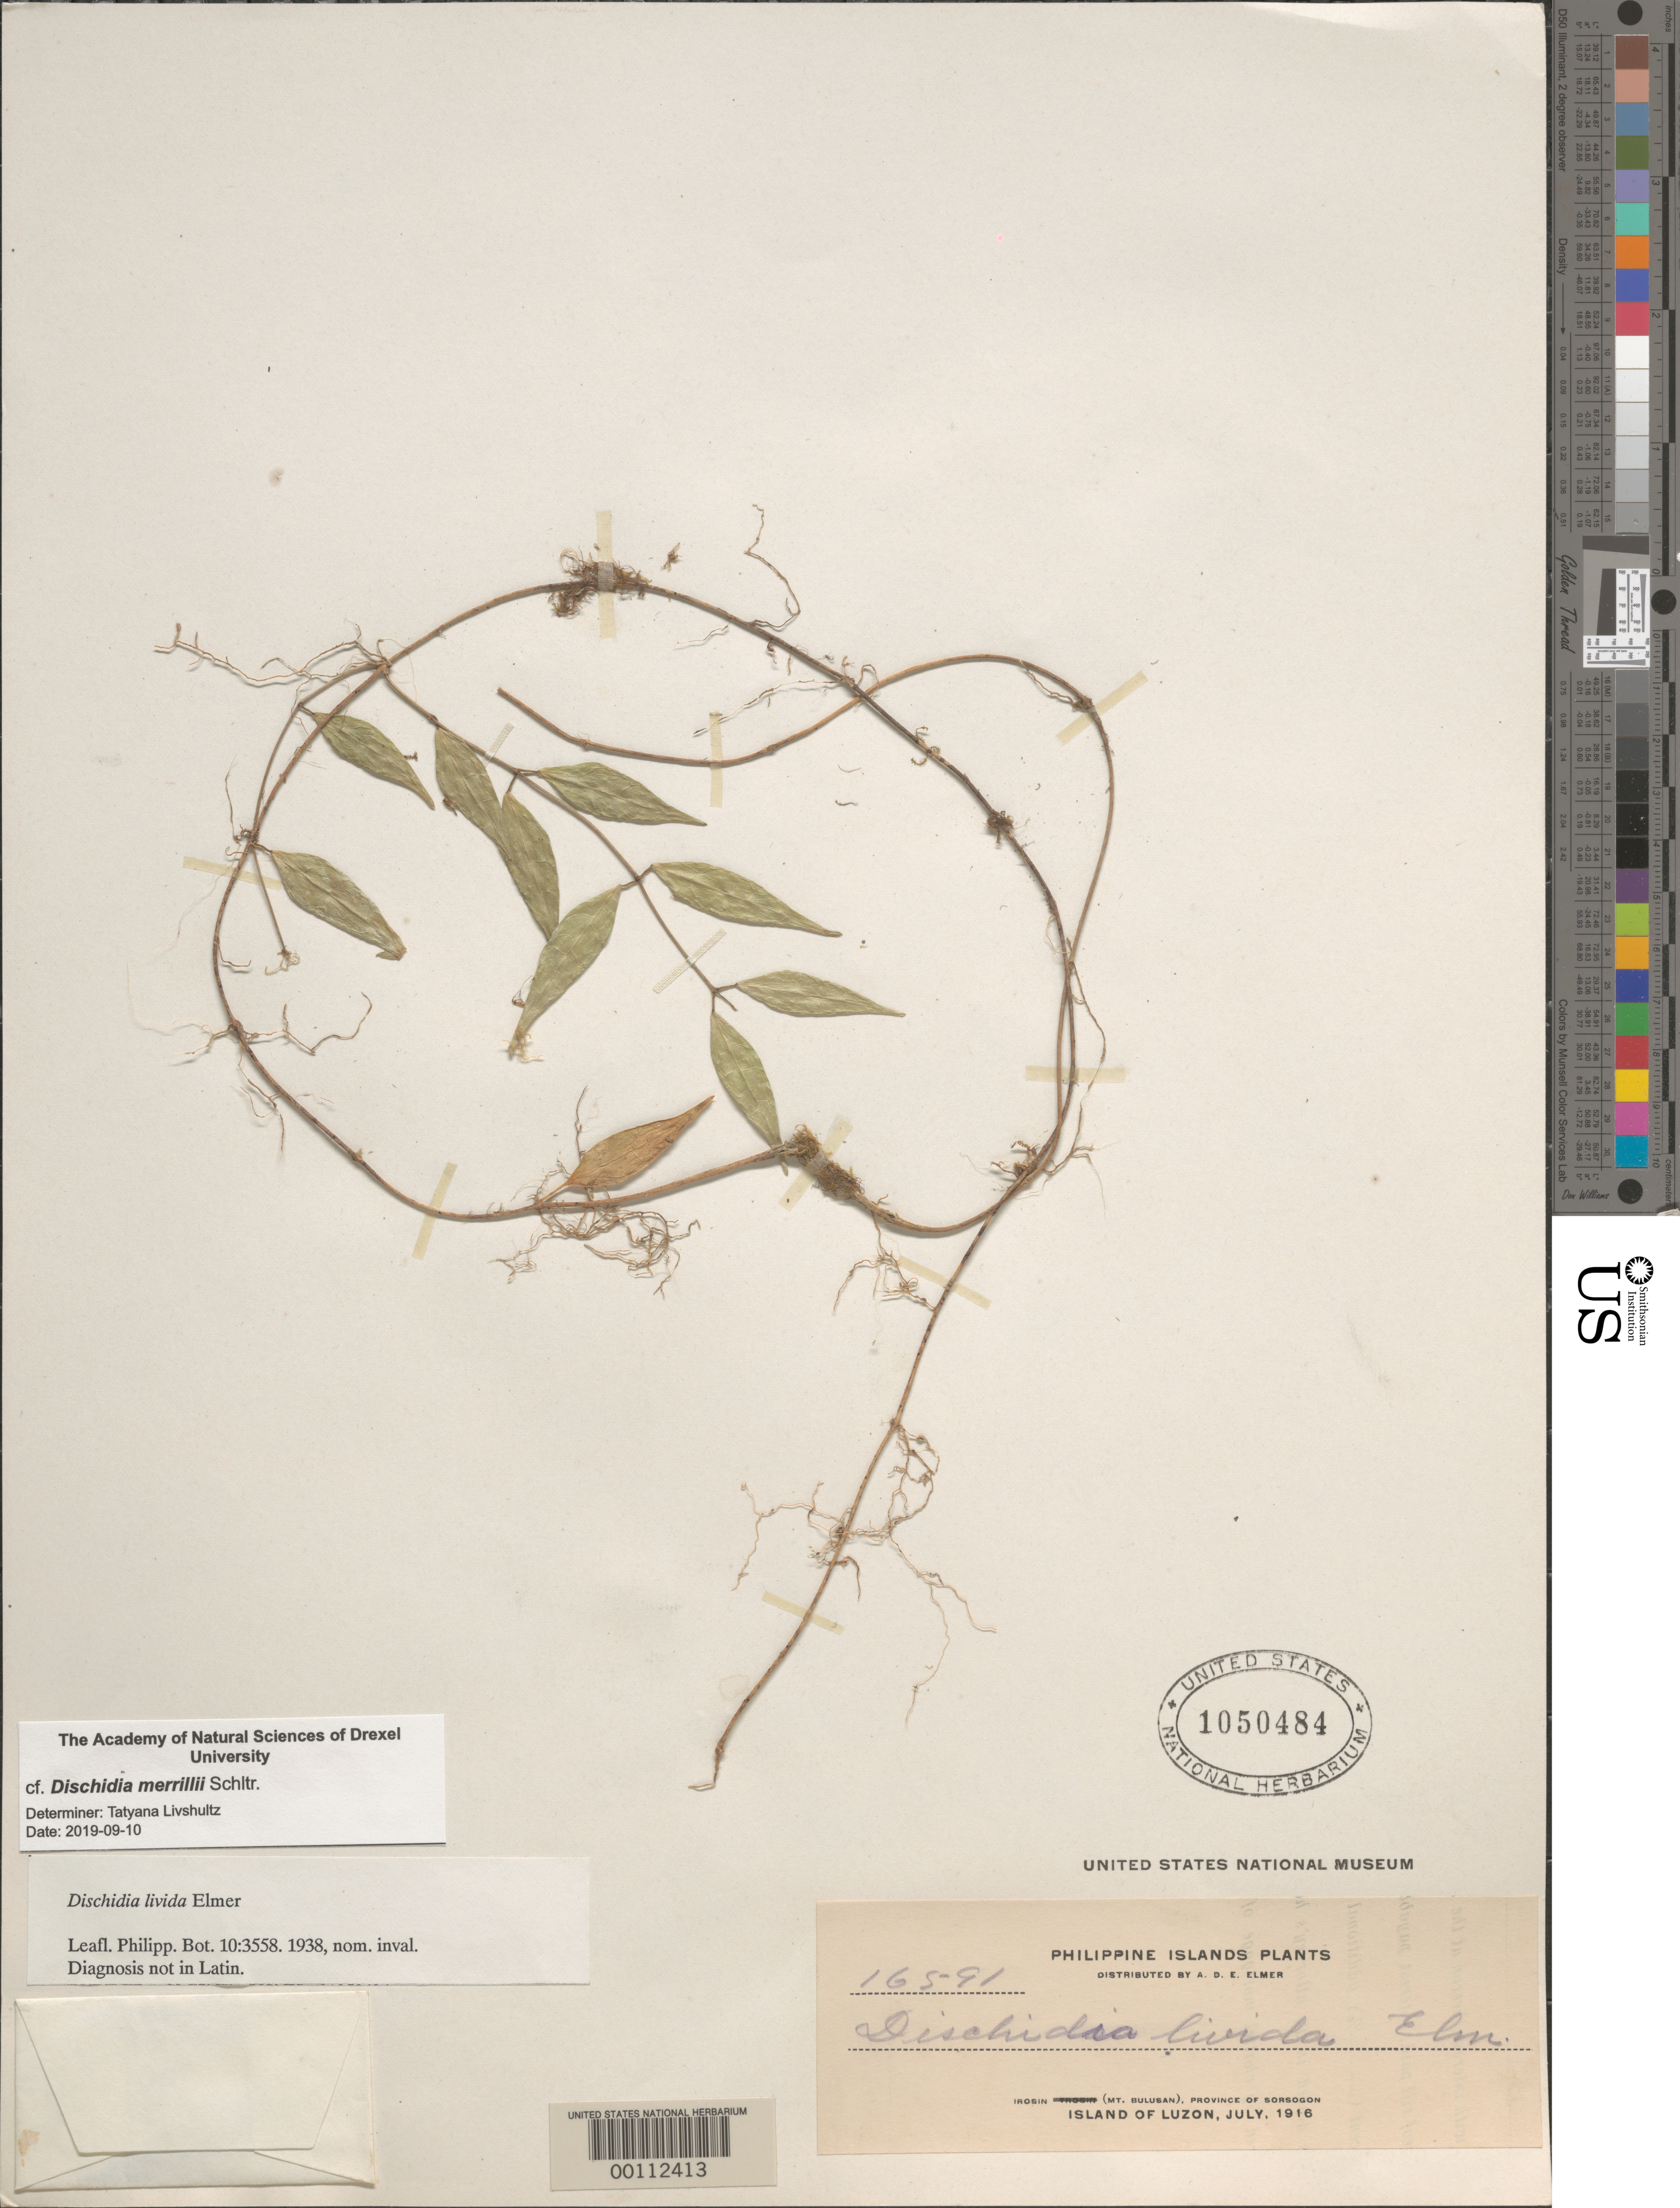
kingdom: Plantae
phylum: Tracheophyta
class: Magnoliopsida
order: Gentianales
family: Apocynaceae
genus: Dischidia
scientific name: Dischidia livida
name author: Elmer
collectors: A. D. E. Elmer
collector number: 16591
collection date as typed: Jul 1916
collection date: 1916-07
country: Philippines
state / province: Bicol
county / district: Sorsogon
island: Luzon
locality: Irosin, Mt. Bulusan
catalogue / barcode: US 1050484